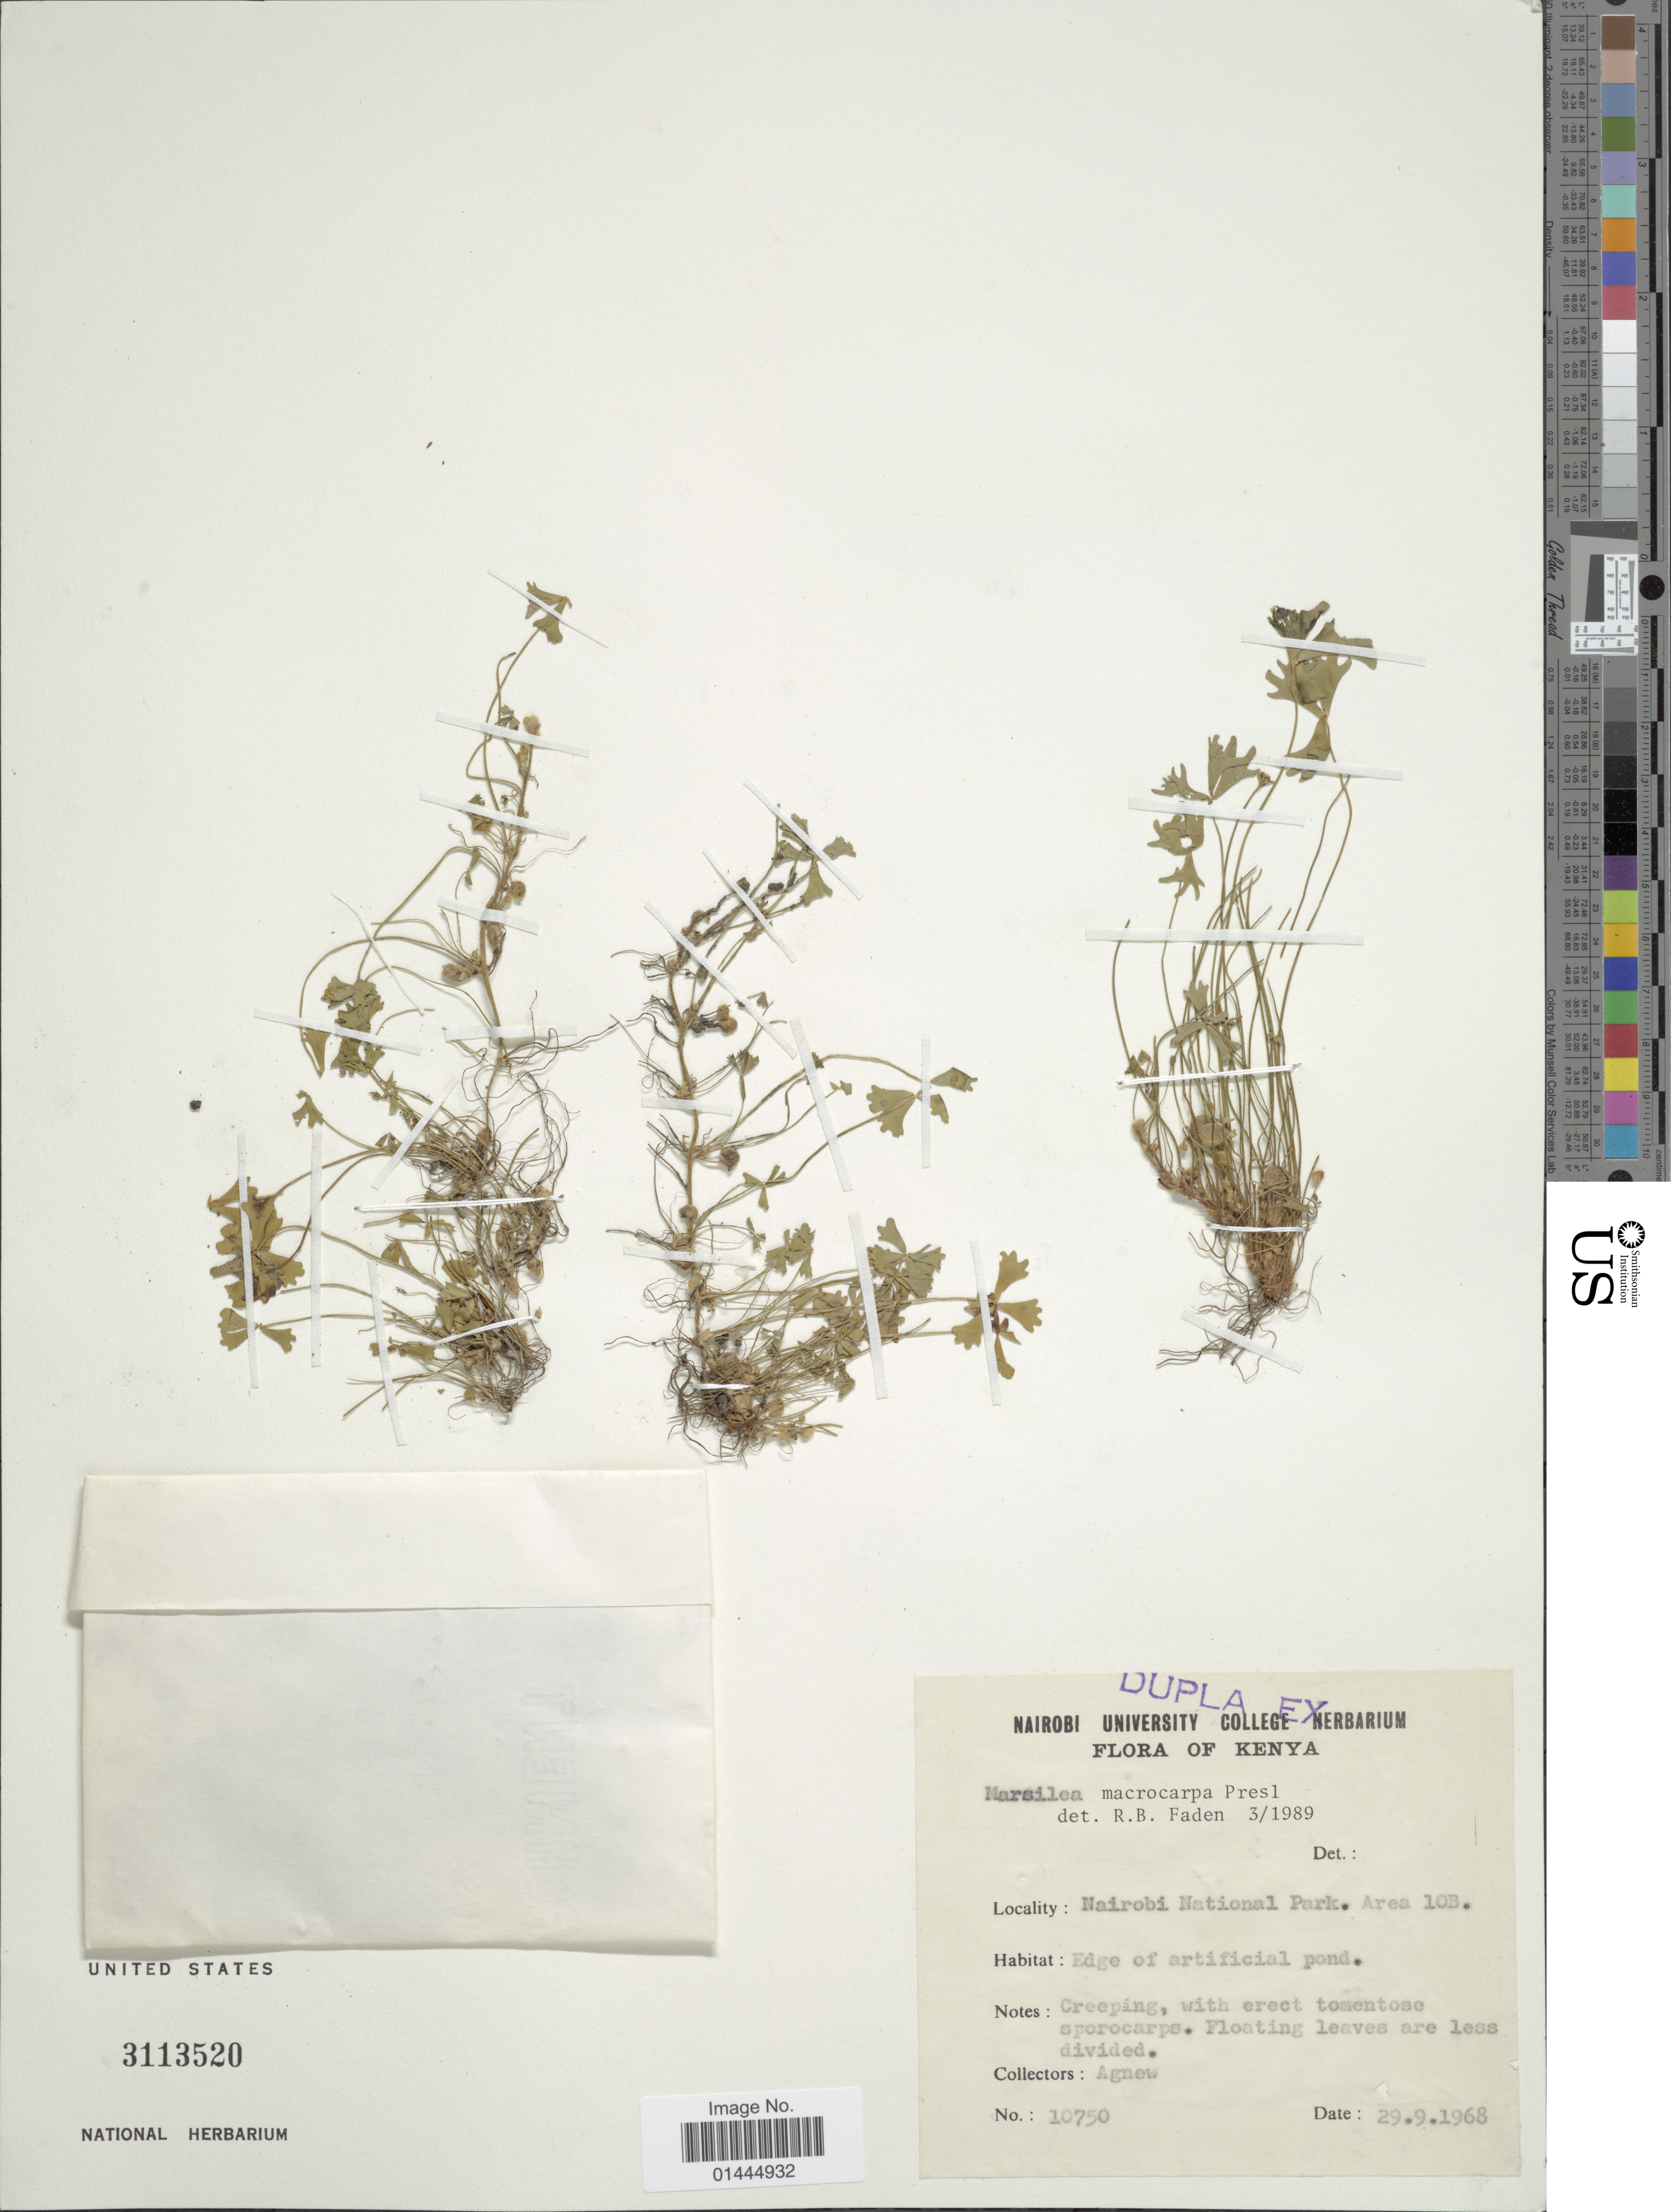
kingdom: Plantae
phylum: Tracheophyta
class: Polypodiopsida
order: Salviniales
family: Marsileaceae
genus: Marsilea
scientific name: Marsilea macrocarpa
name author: C. Presl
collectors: -- Agnew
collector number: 10750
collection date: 1968-09-29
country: Kenya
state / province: Nairobi Area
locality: Nairobi National Park, Area 10B, edge of artificial pond.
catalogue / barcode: US 3113520